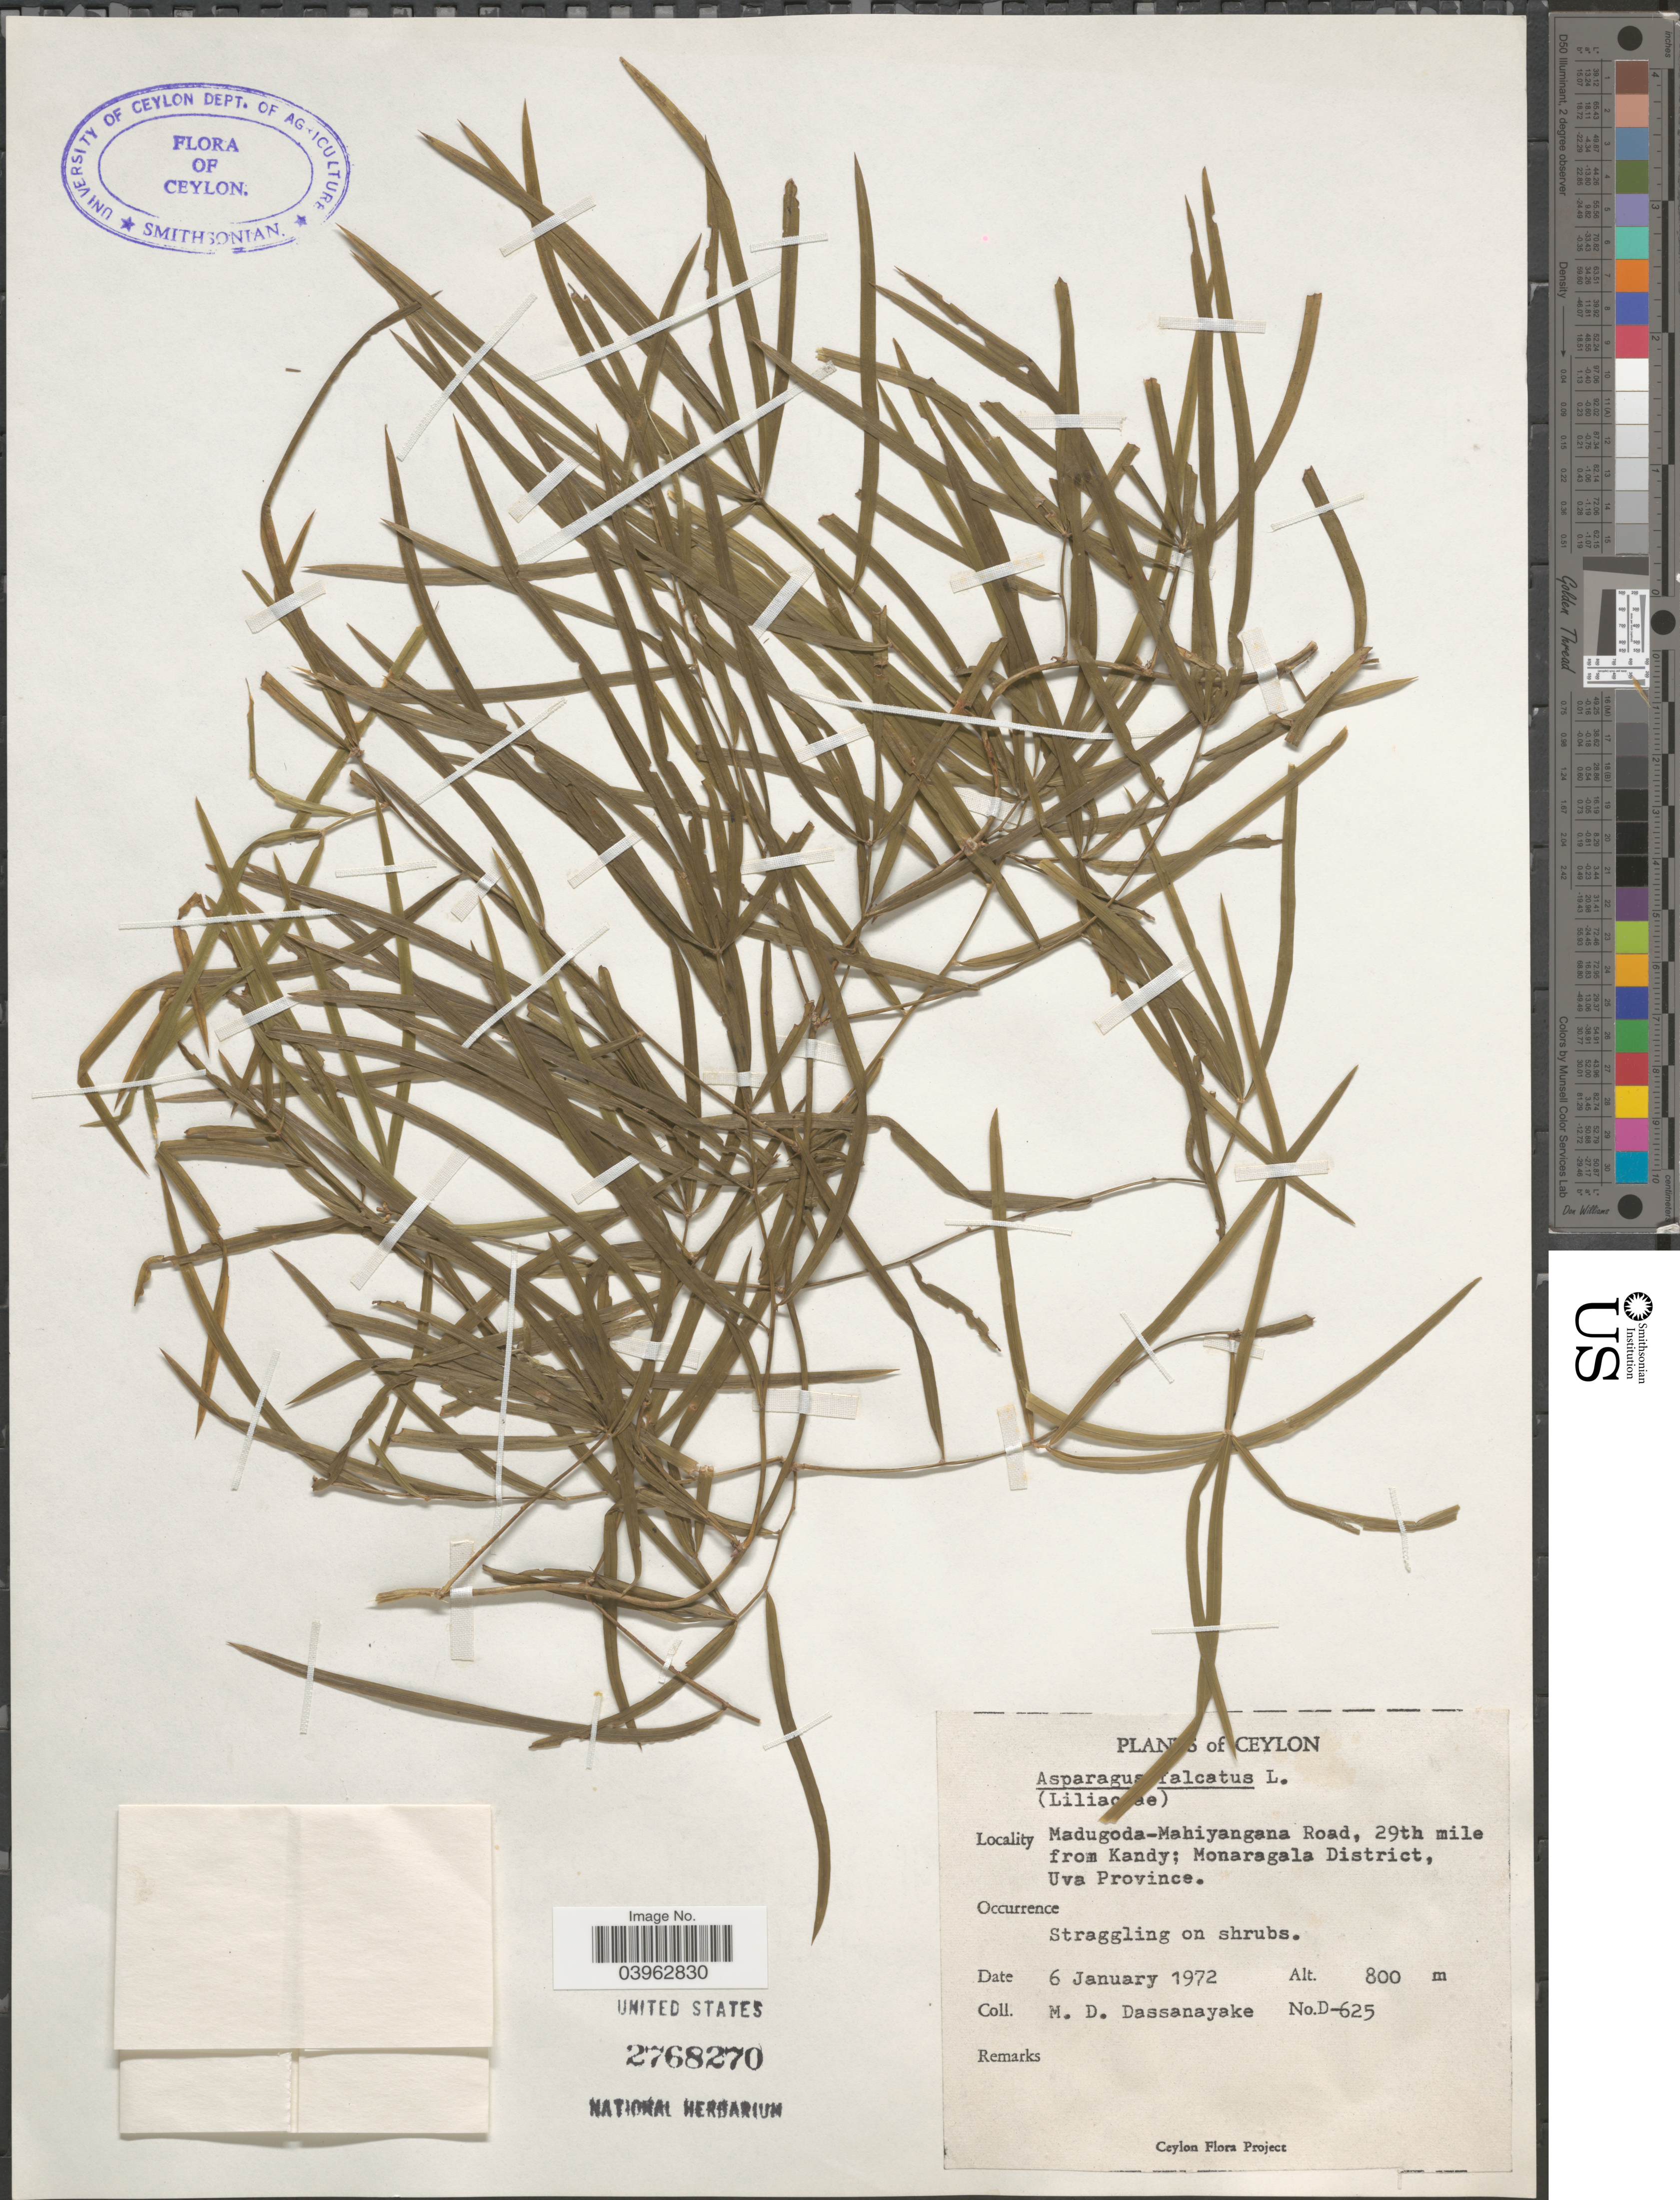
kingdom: Plantae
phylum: Tracheophyta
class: Liliopsida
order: Asparagales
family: Asparagaceae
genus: Asparagus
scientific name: Asparagus falcatus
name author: L.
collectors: M. D. Dassanayake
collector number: D-625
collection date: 1972-01-06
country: Sri Lanka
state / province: Uva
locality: Ceylon. Madugoda-Mahiyangana Road, 29th mile from Kandy; Monaragala District.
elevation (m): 800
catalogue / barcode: US 2768270